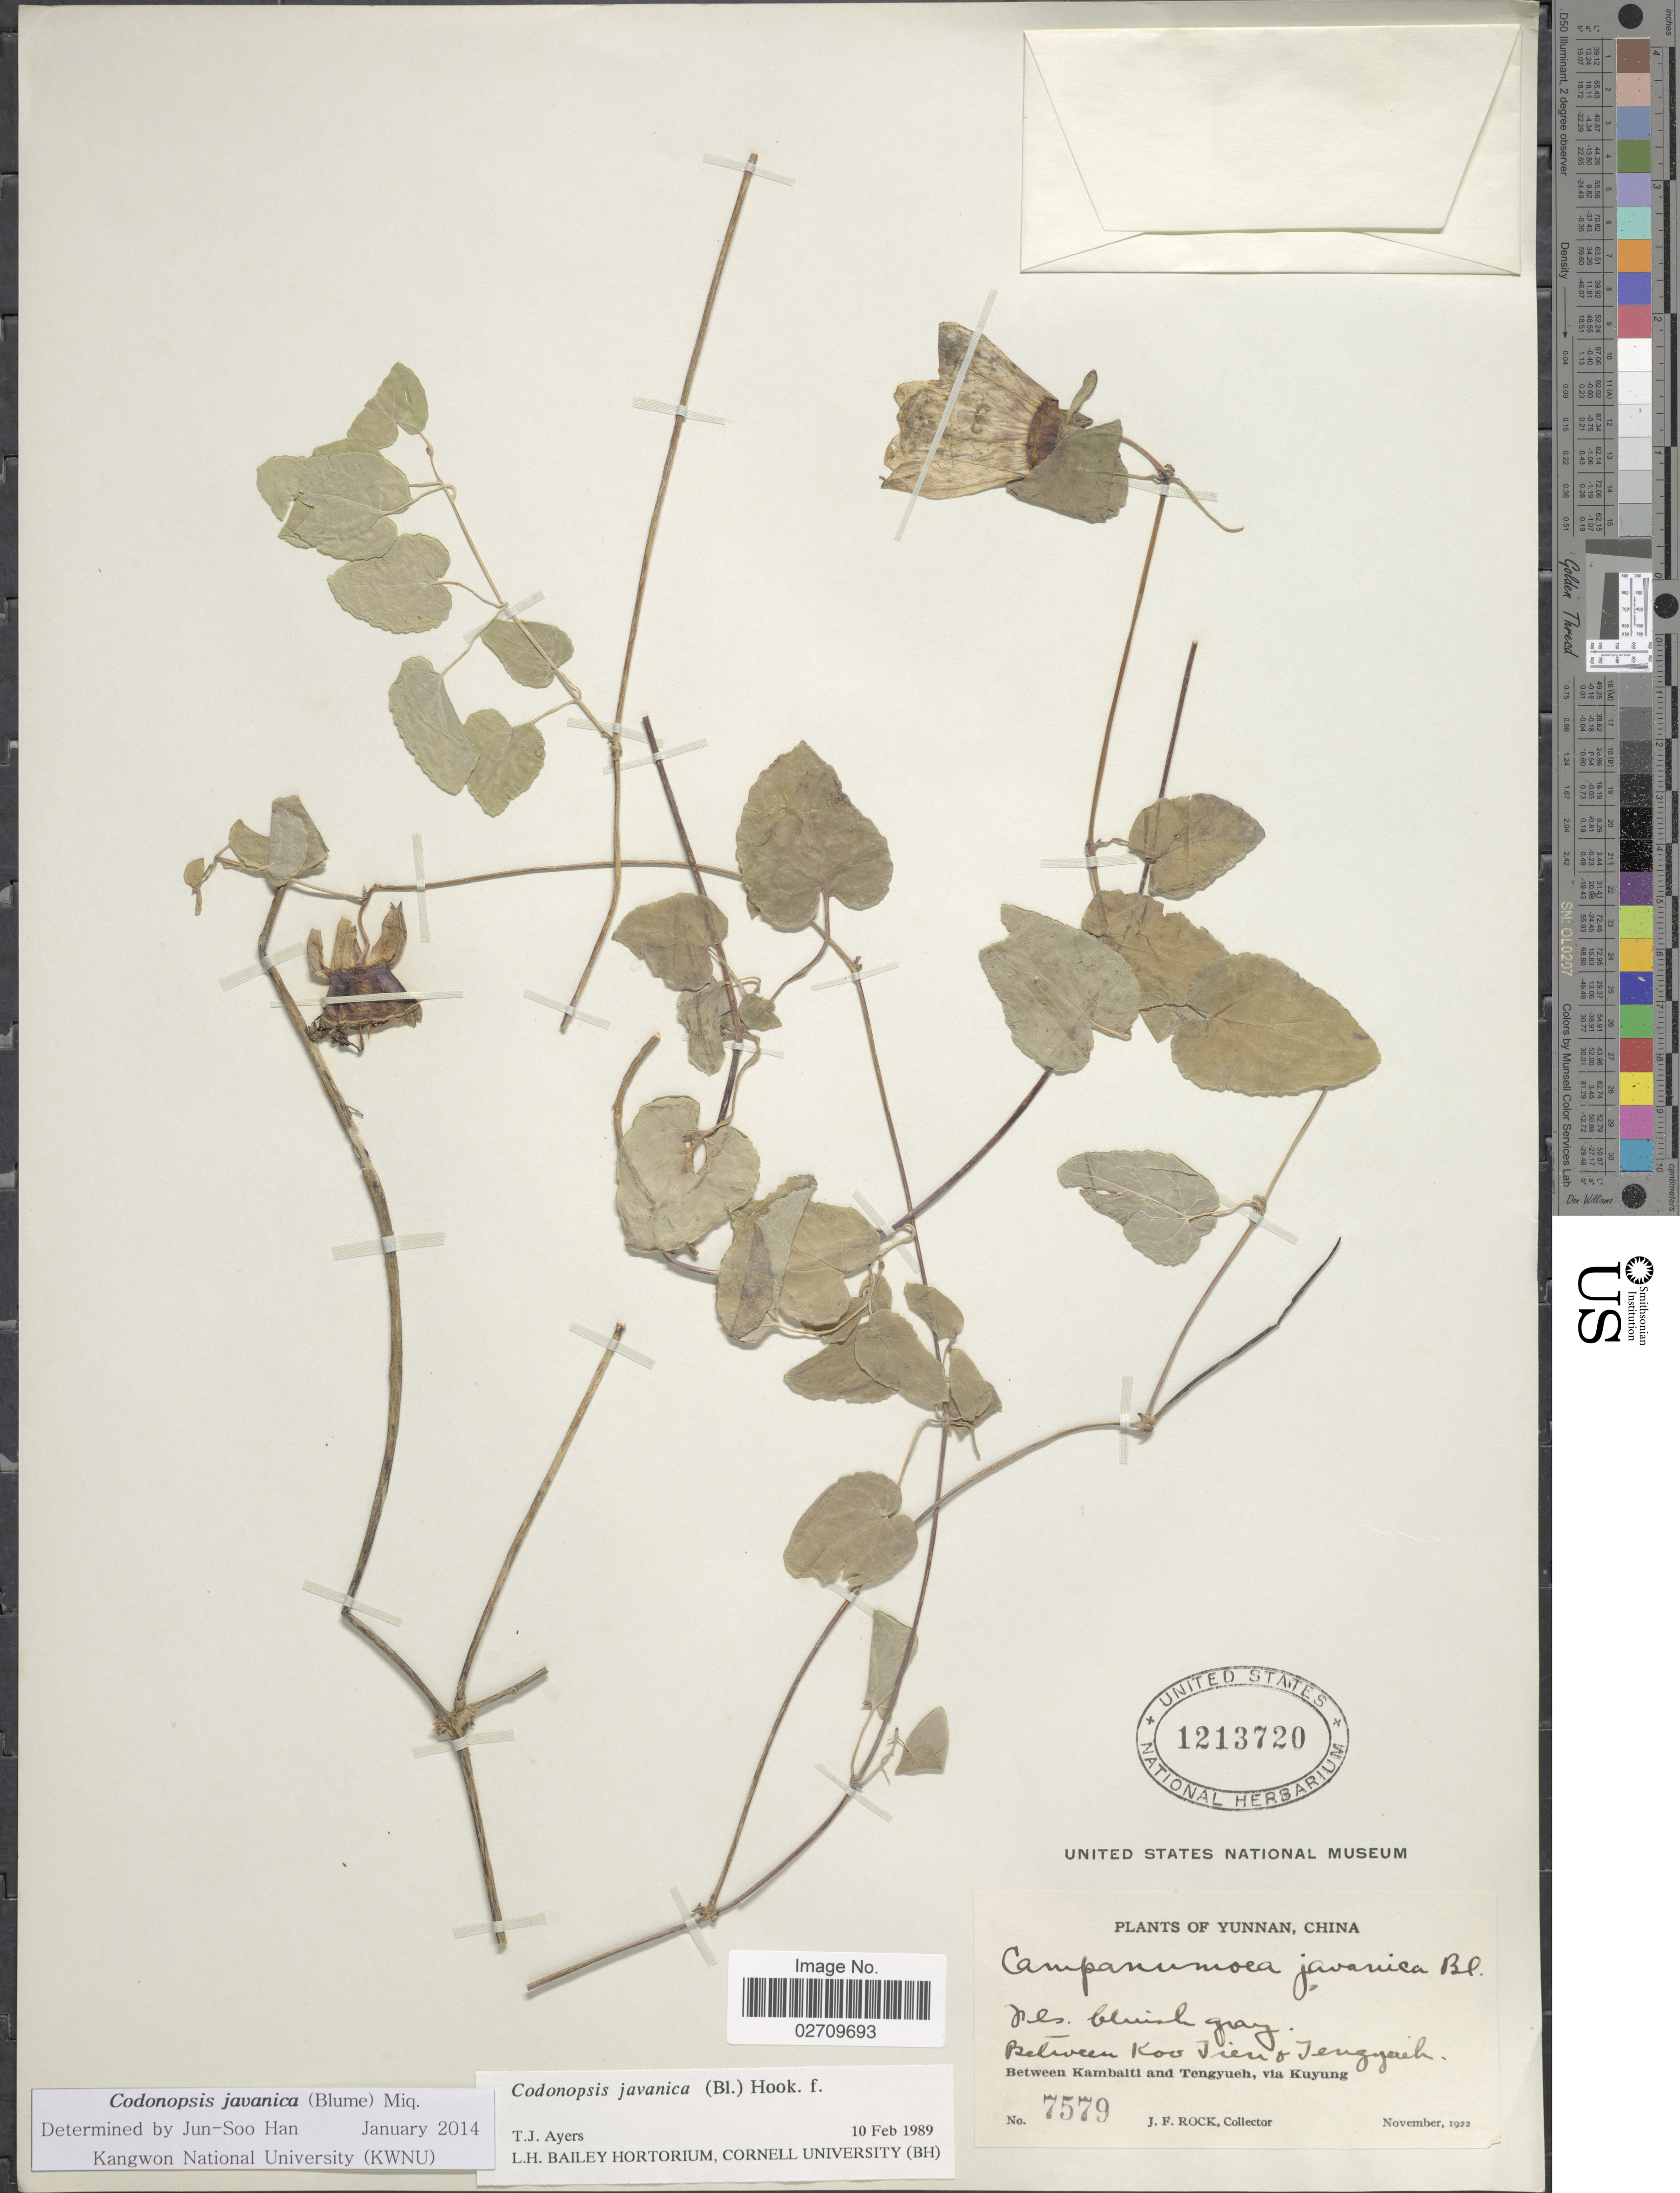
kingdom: Plantae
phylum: Tracheophyta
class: Magnoliopsida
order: Asterales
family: Campanulaceae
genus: Codonopsis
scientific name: Codonopsis javanica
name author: (Blume) Hook. f. & Thomson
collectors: J. F. Rock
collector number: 7579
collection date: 1922-11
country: China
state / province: Yunnan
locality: Between Koo Tien & Tengyueh. Between Kambaiti and Tengyueh, via Kuyung.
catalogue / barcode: US 1213720